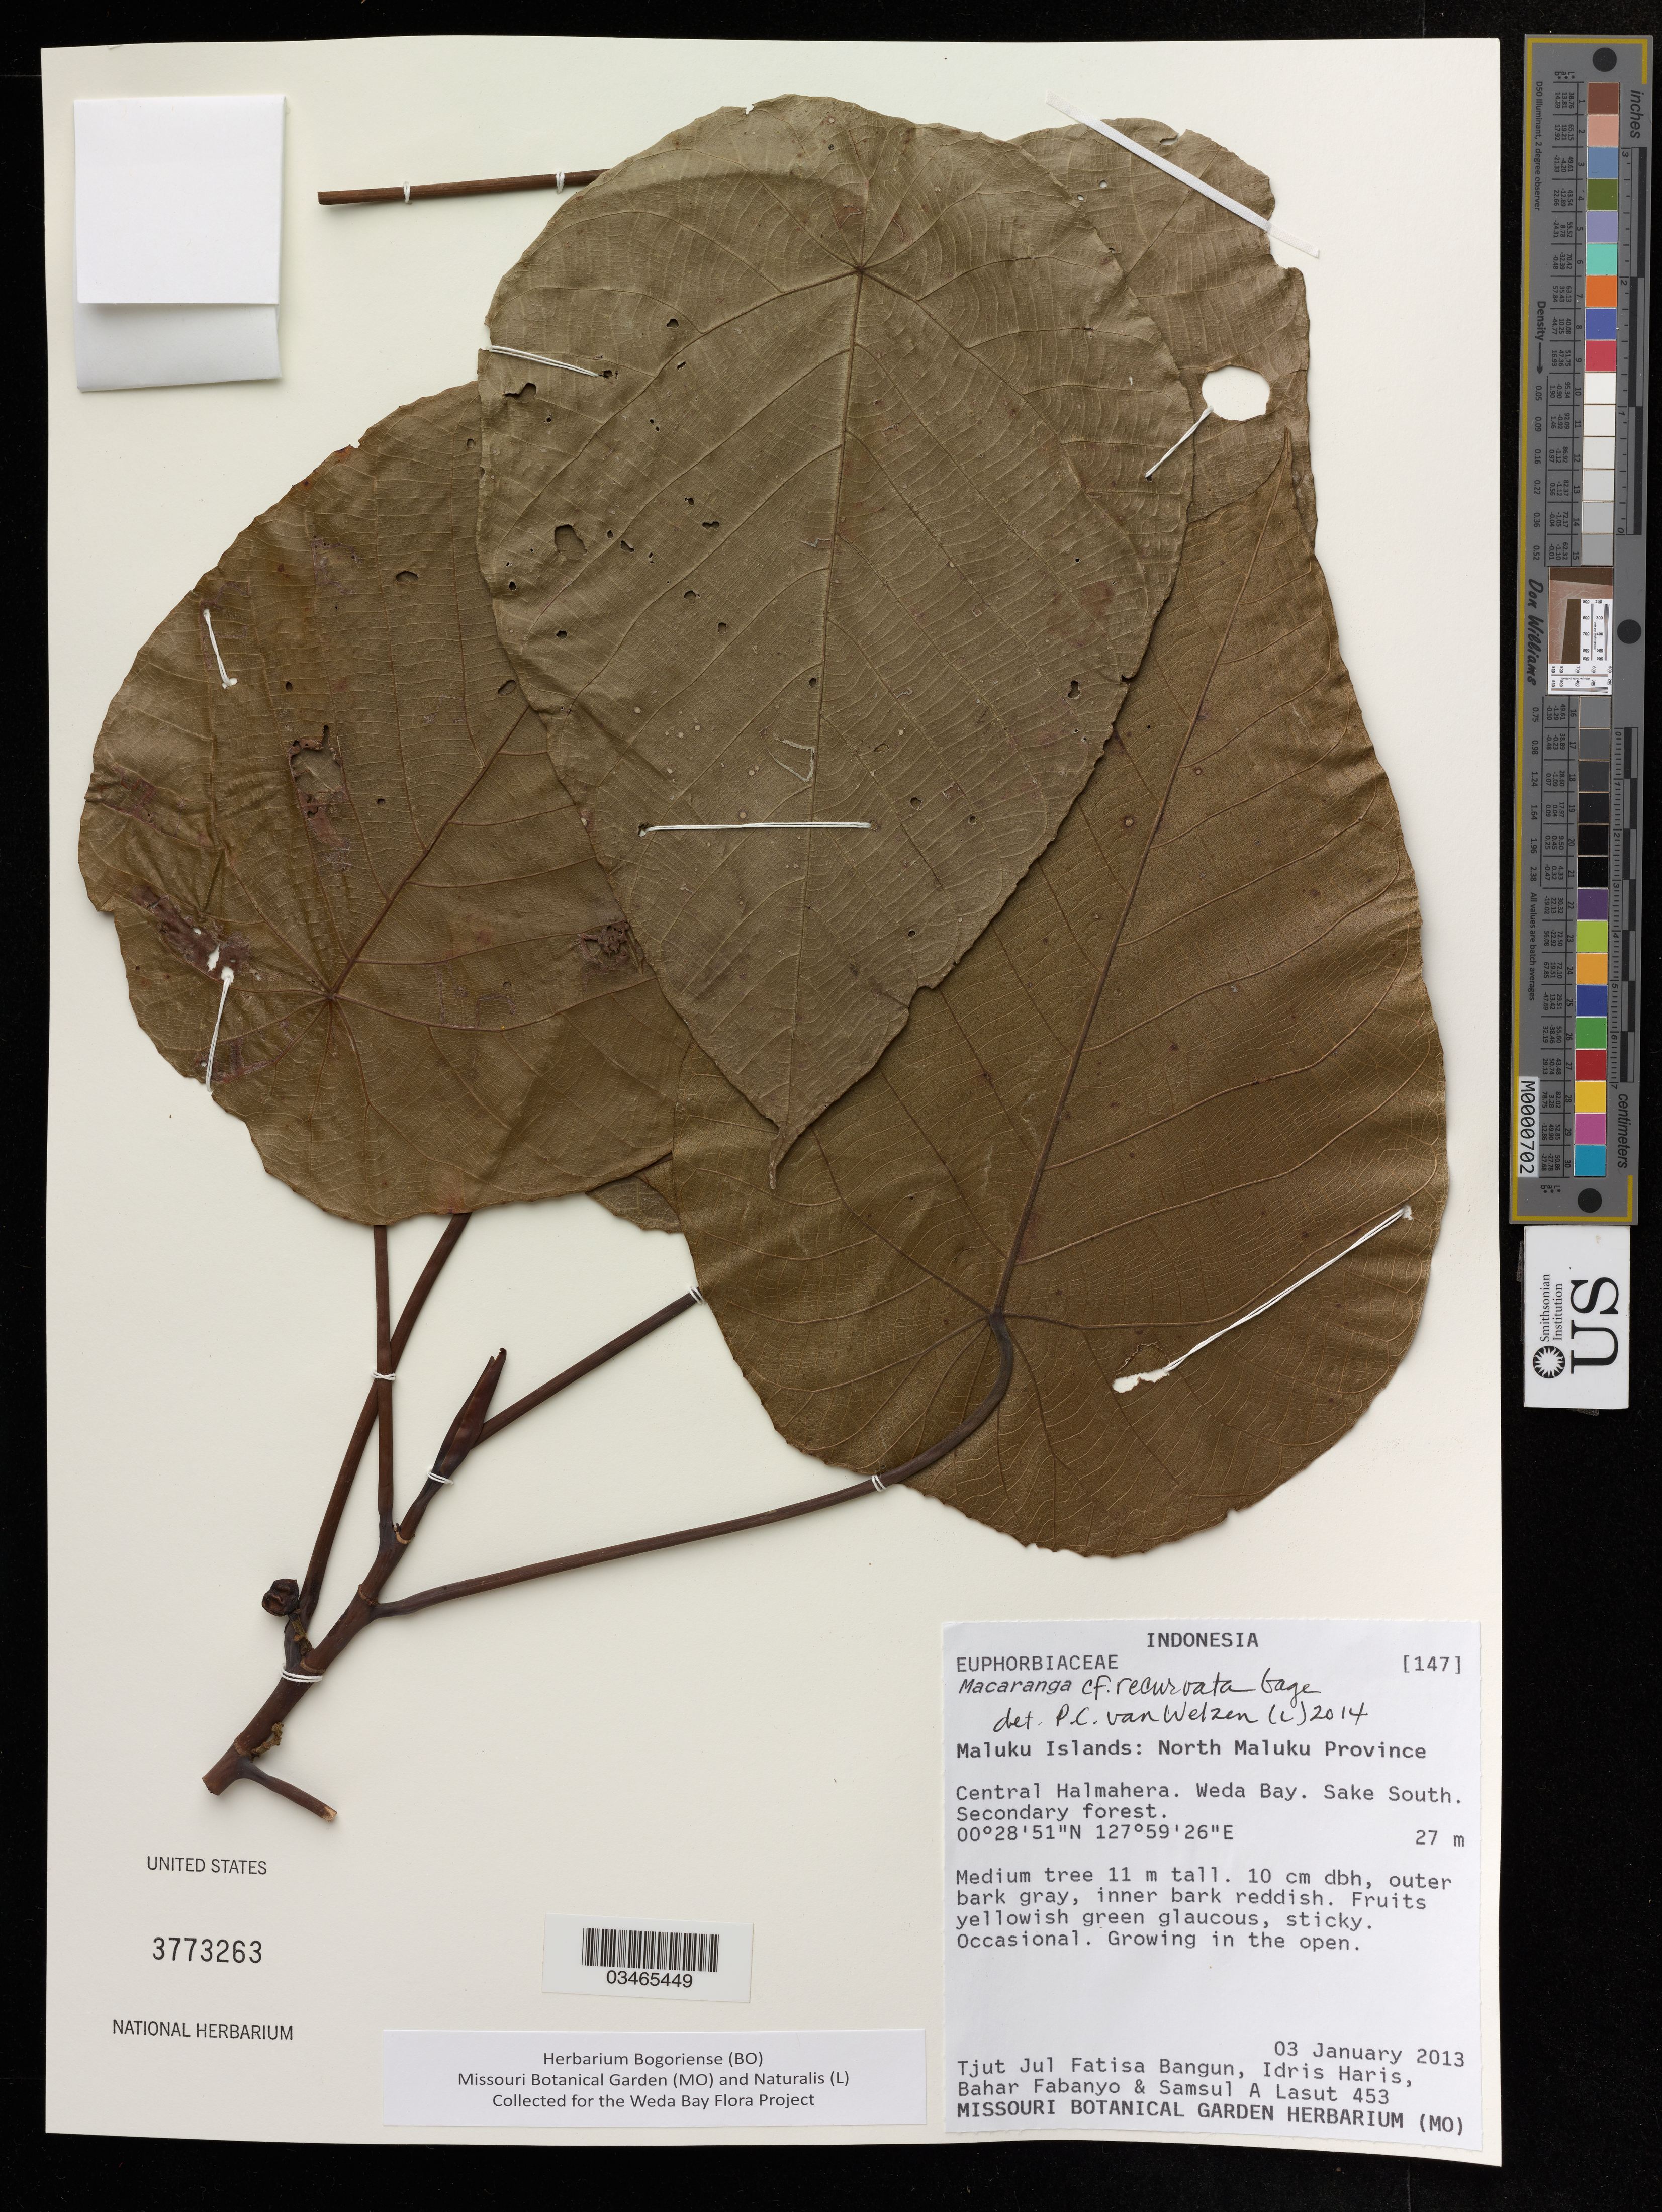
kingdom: Plantae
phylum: Tracheophyta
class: Magnoliopsida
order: Malpighiales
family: Euphorbiaceae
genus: Macaranga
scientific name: Macaranga recurvata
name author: Gage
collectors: T. Bangun, I. Haris & B. Fabanyo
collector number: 453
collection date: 2013-01-03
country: Indonesia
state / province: Maluku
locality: Maluku Islands: North Maluku Province,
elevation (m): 27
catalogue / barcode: US 3773263